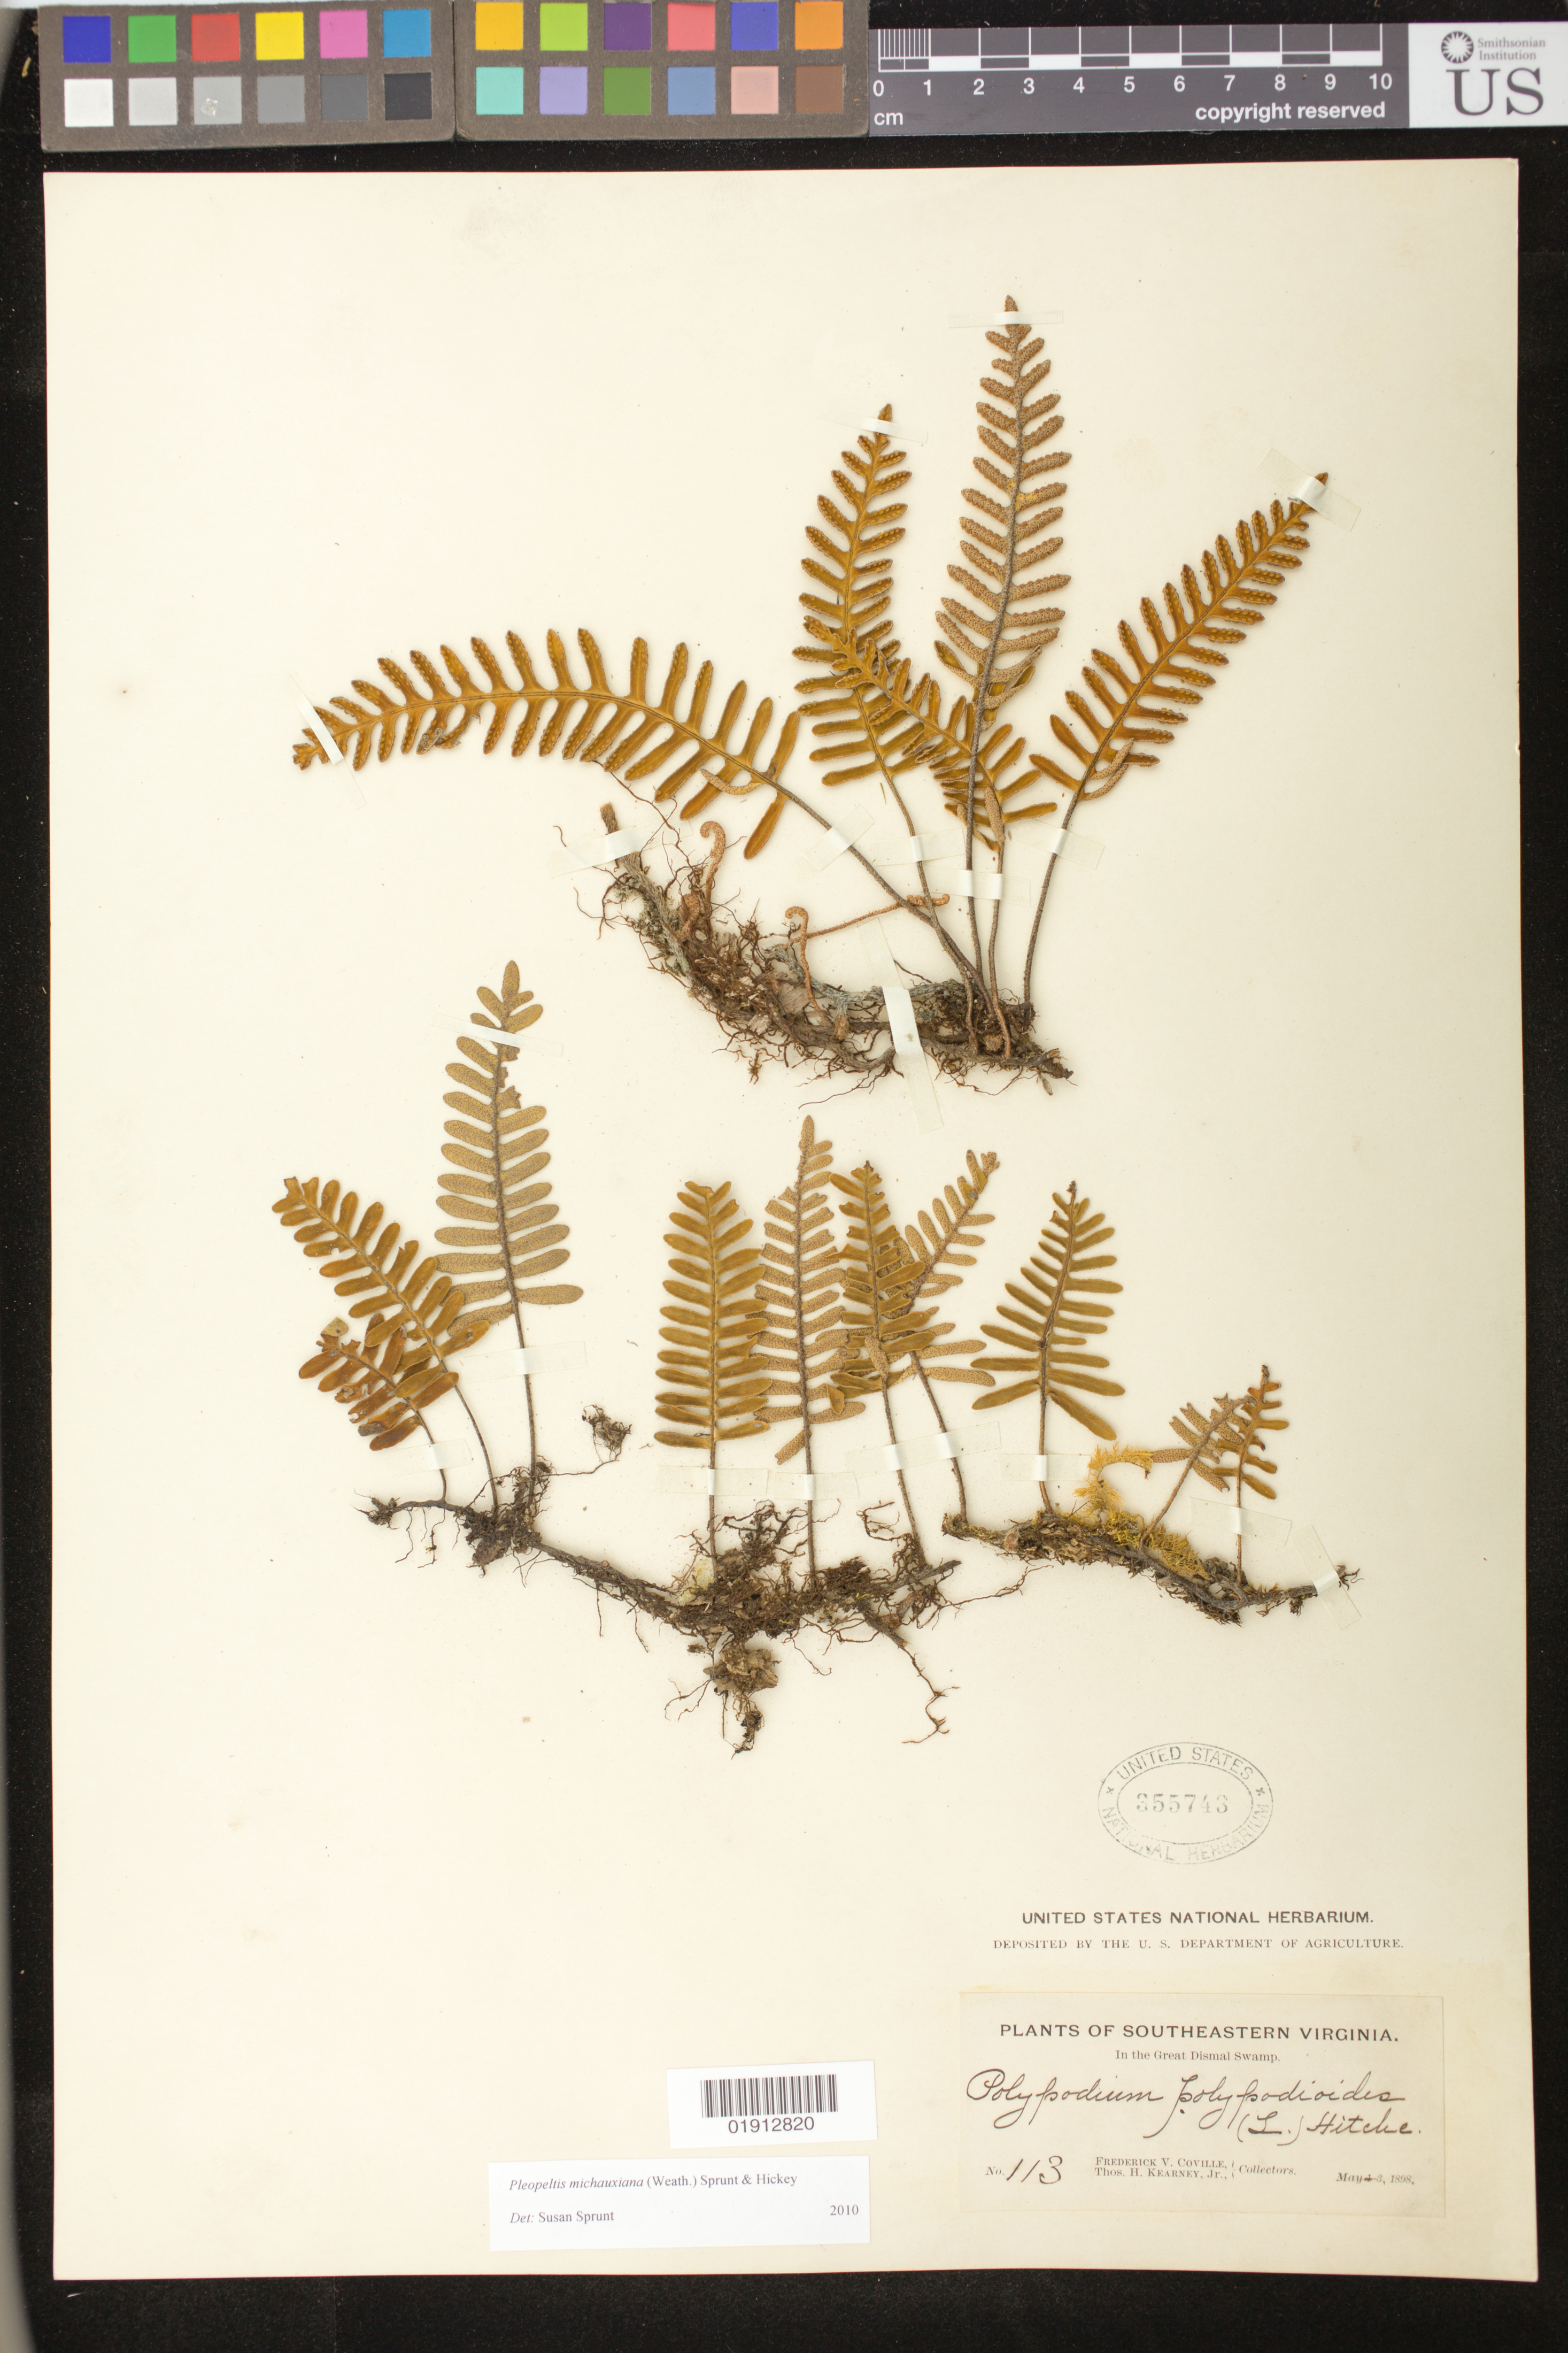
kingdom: Plantae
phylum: Tracheophyta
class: Polypodiopsida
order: Polypodiales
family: Polypodiaceae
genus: Pleopeltis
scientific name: Pleopeltis michauxiana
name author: (Weath.) Hickey & Sprunt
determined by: Sprunt, S. V.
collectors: F. V. Coville & T. H. Kearney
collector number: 113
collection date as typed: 03 May 1898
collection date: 1898-05-03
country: United States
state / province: Virginia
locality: Great Dismal Swamp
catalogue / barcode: US 355743